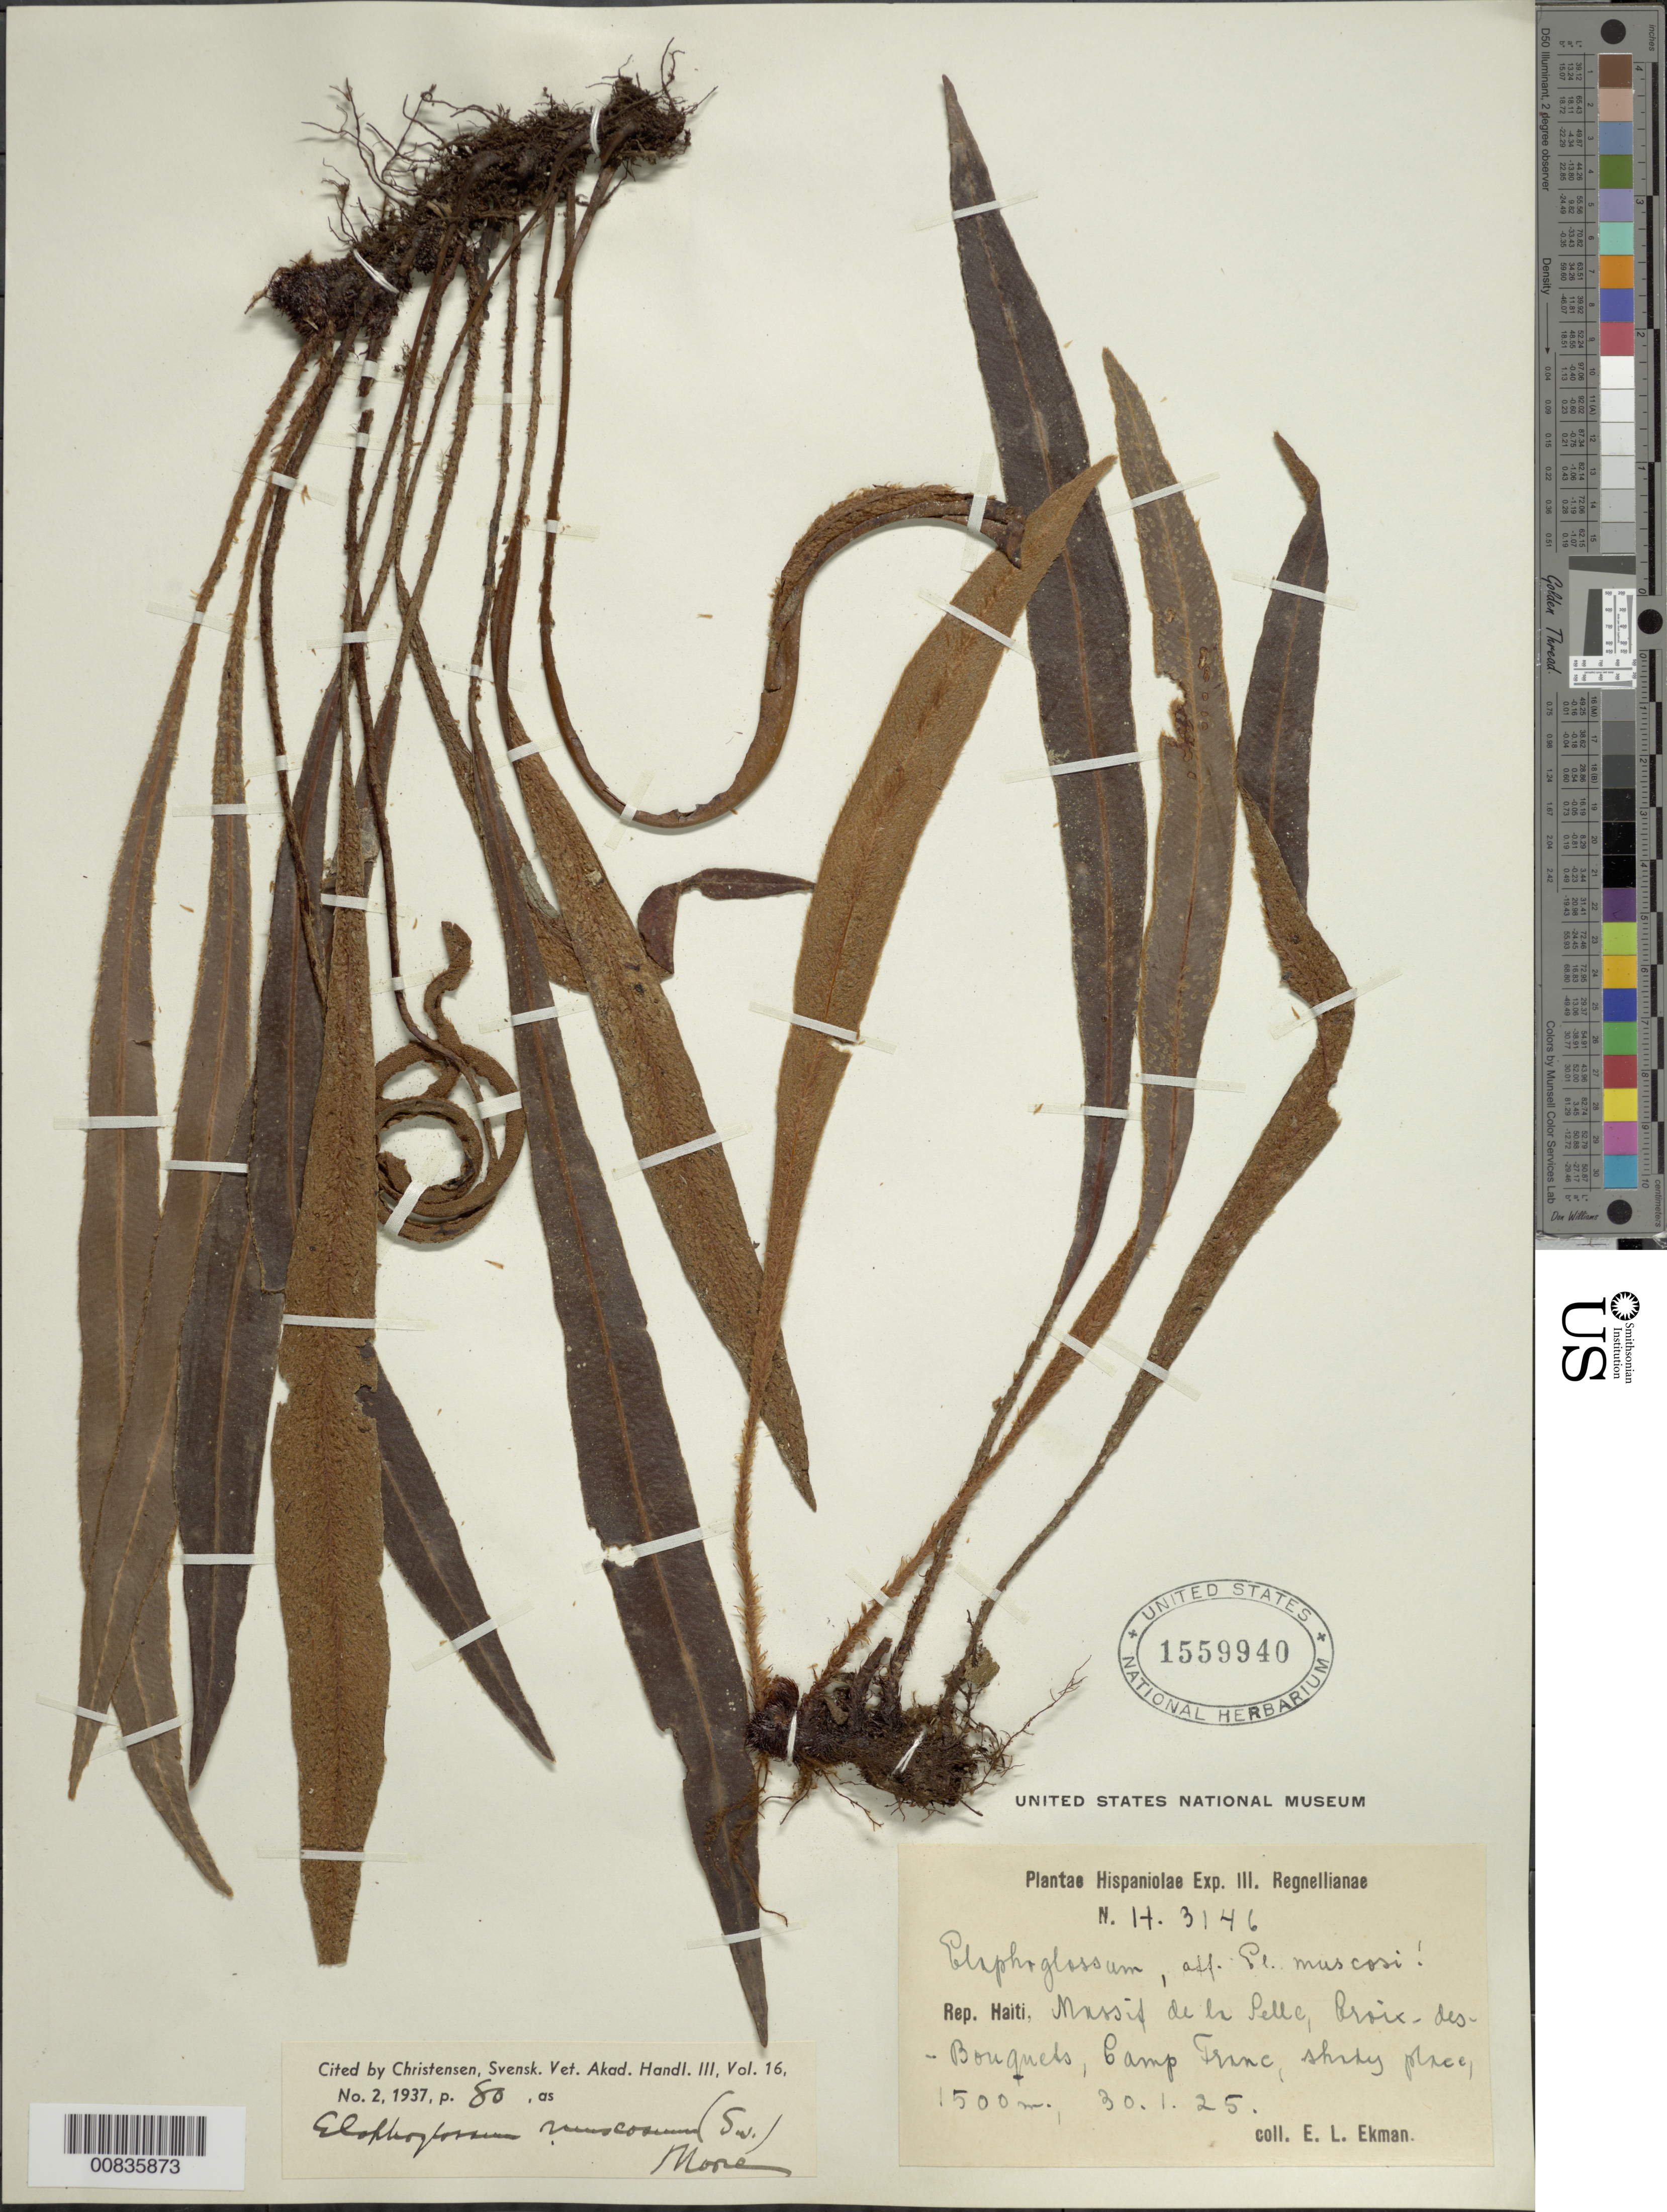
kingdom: Plantae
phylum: Tracheophyta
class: Polypodiopsida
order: Polypodiales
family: Dryopteridaceae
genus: Elaphoglossum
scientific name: Elaphoglossum eggersii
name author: (Baker) Christ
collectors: E. L. Ekman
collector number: H 3146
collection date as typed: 30 Jan 1925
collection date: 1925-01-30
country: Haiti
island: Hispaniola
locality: Massif de la Selle, Croix des Bouquets, Camp Franc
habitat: Shady place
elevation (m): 1500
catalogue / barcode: US 1559940